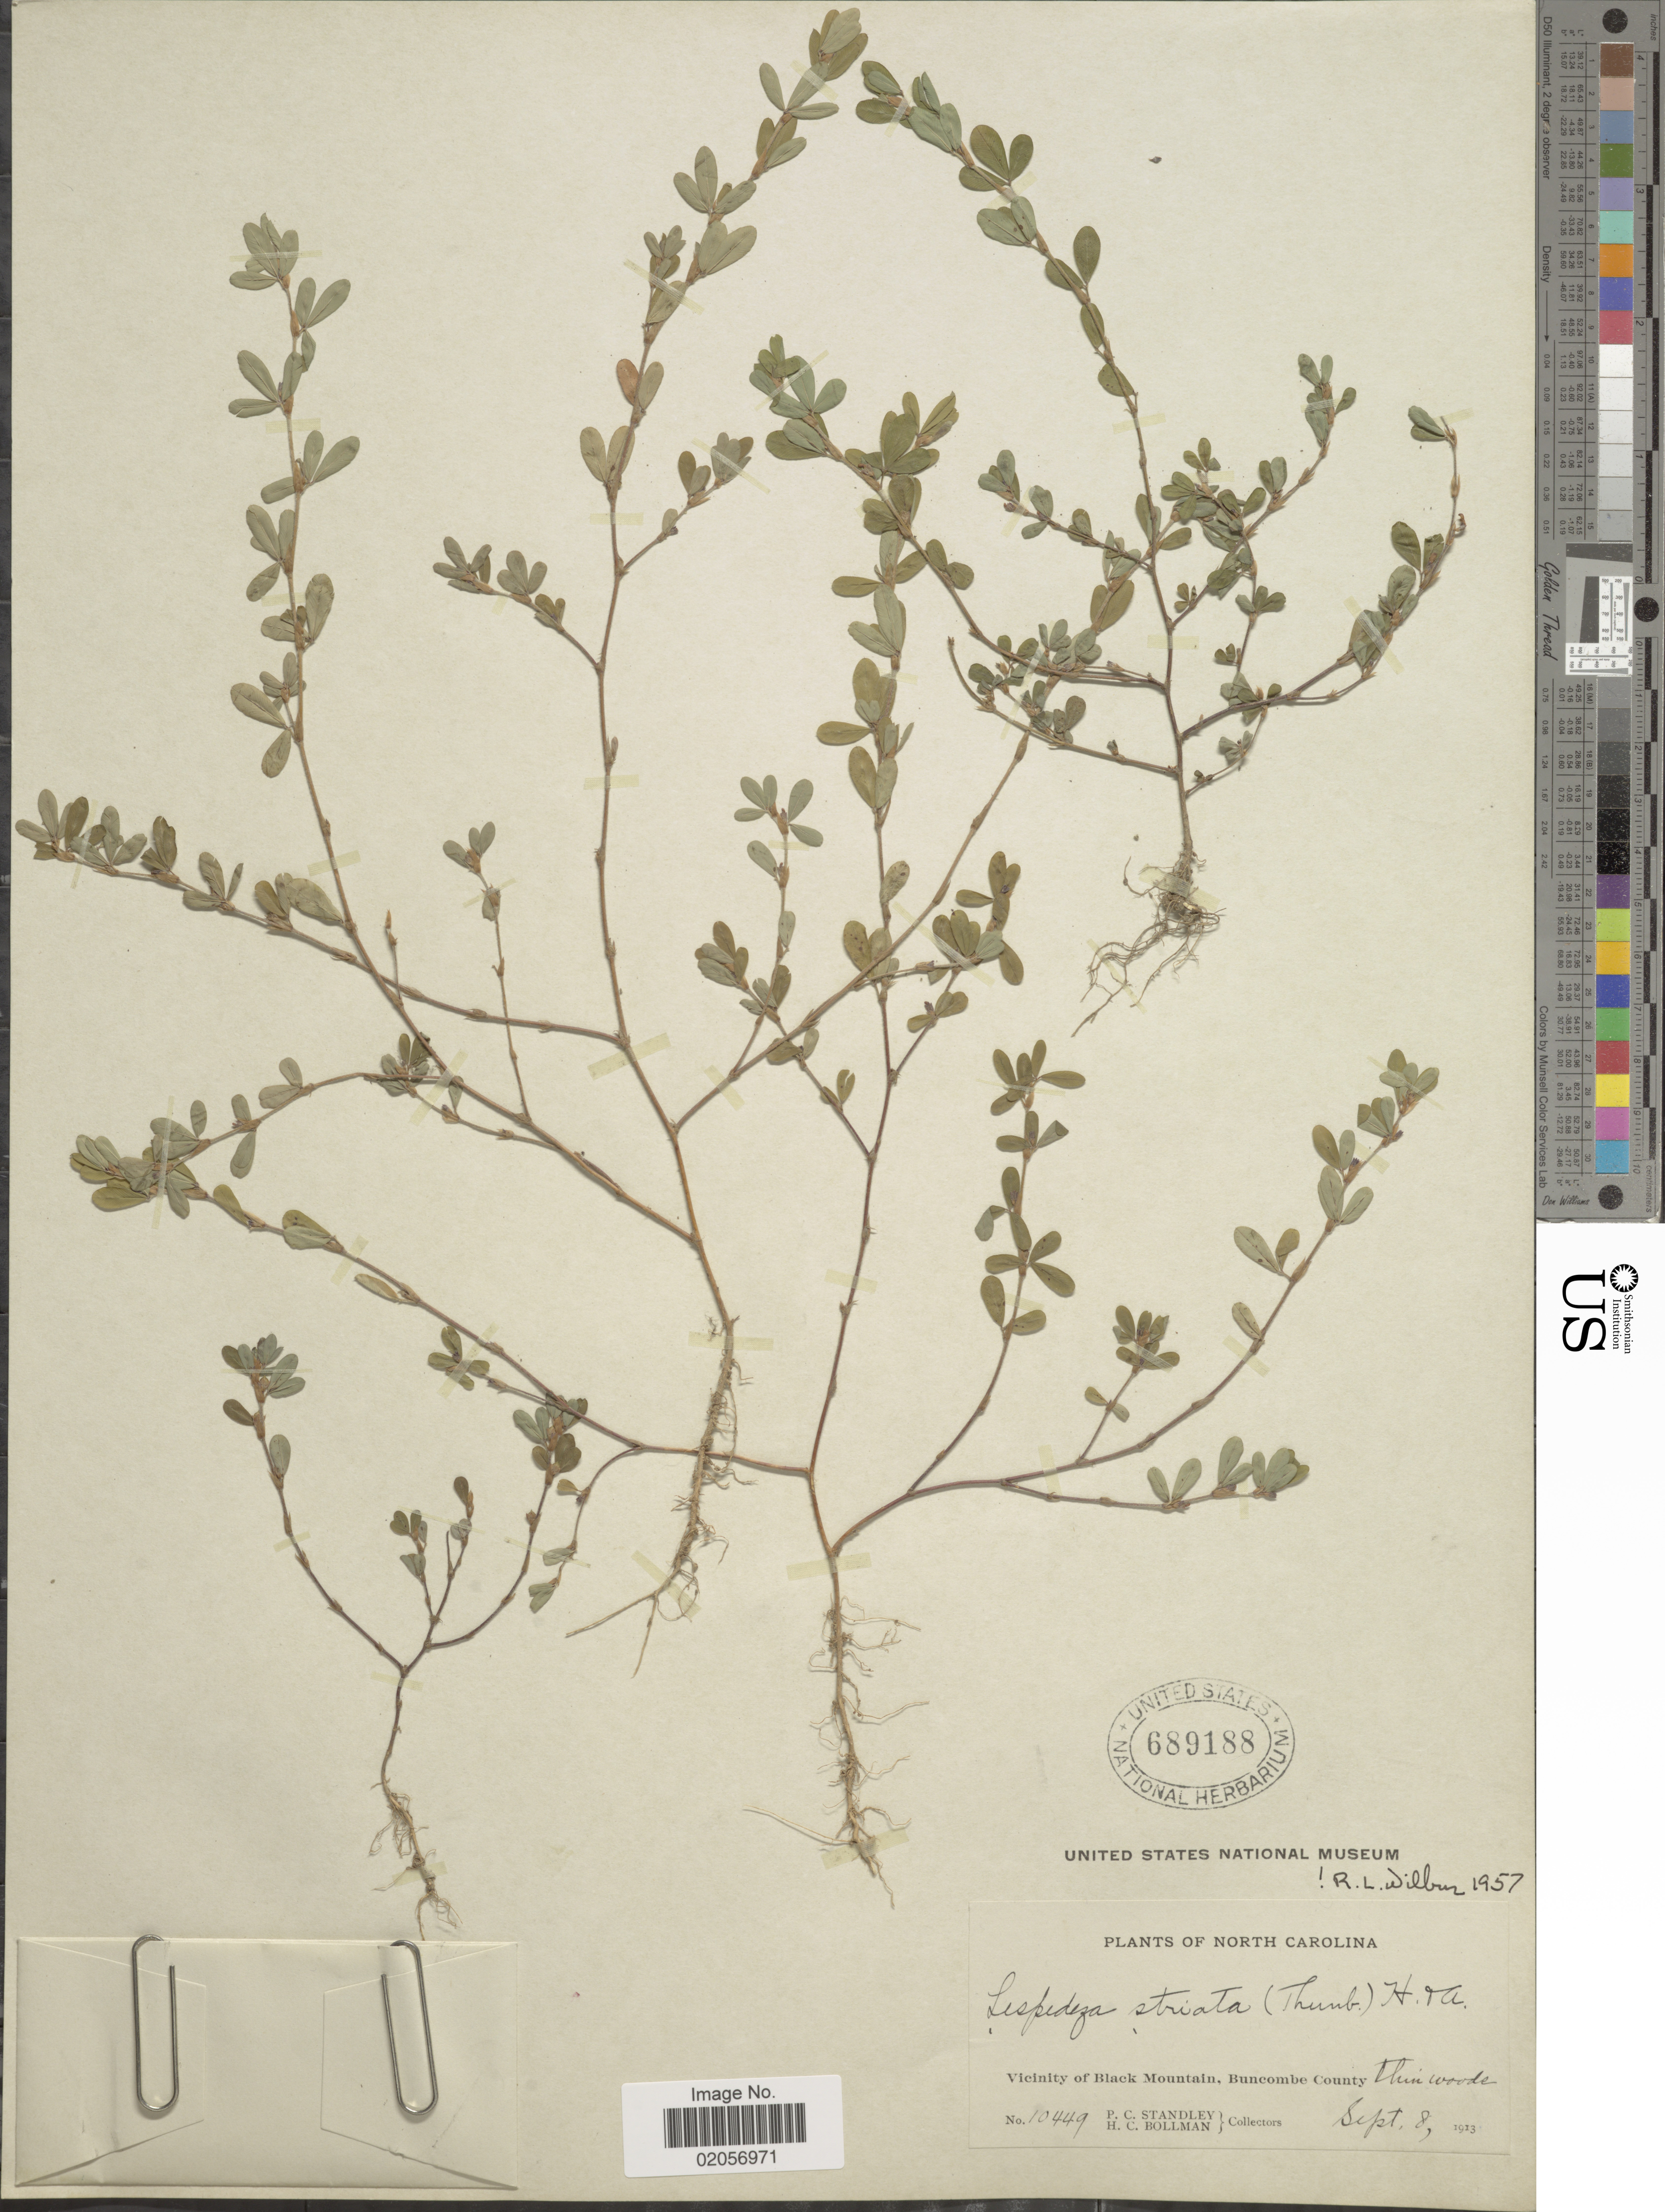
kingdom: Plantae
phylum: Tracheophyta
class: Magnoliopsida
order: Fabales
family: Fabaceae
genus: Kummerowia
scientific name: Kummerowia striata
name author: (Thunb.) Schindl.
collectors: P. C. Standley & H. C. Bollman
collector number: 10449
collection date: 1913-09-08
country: United States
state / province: North Carolina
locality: Vicinity of BLack Mountain, Buncombe County, Thin woods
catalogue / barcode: US 689188